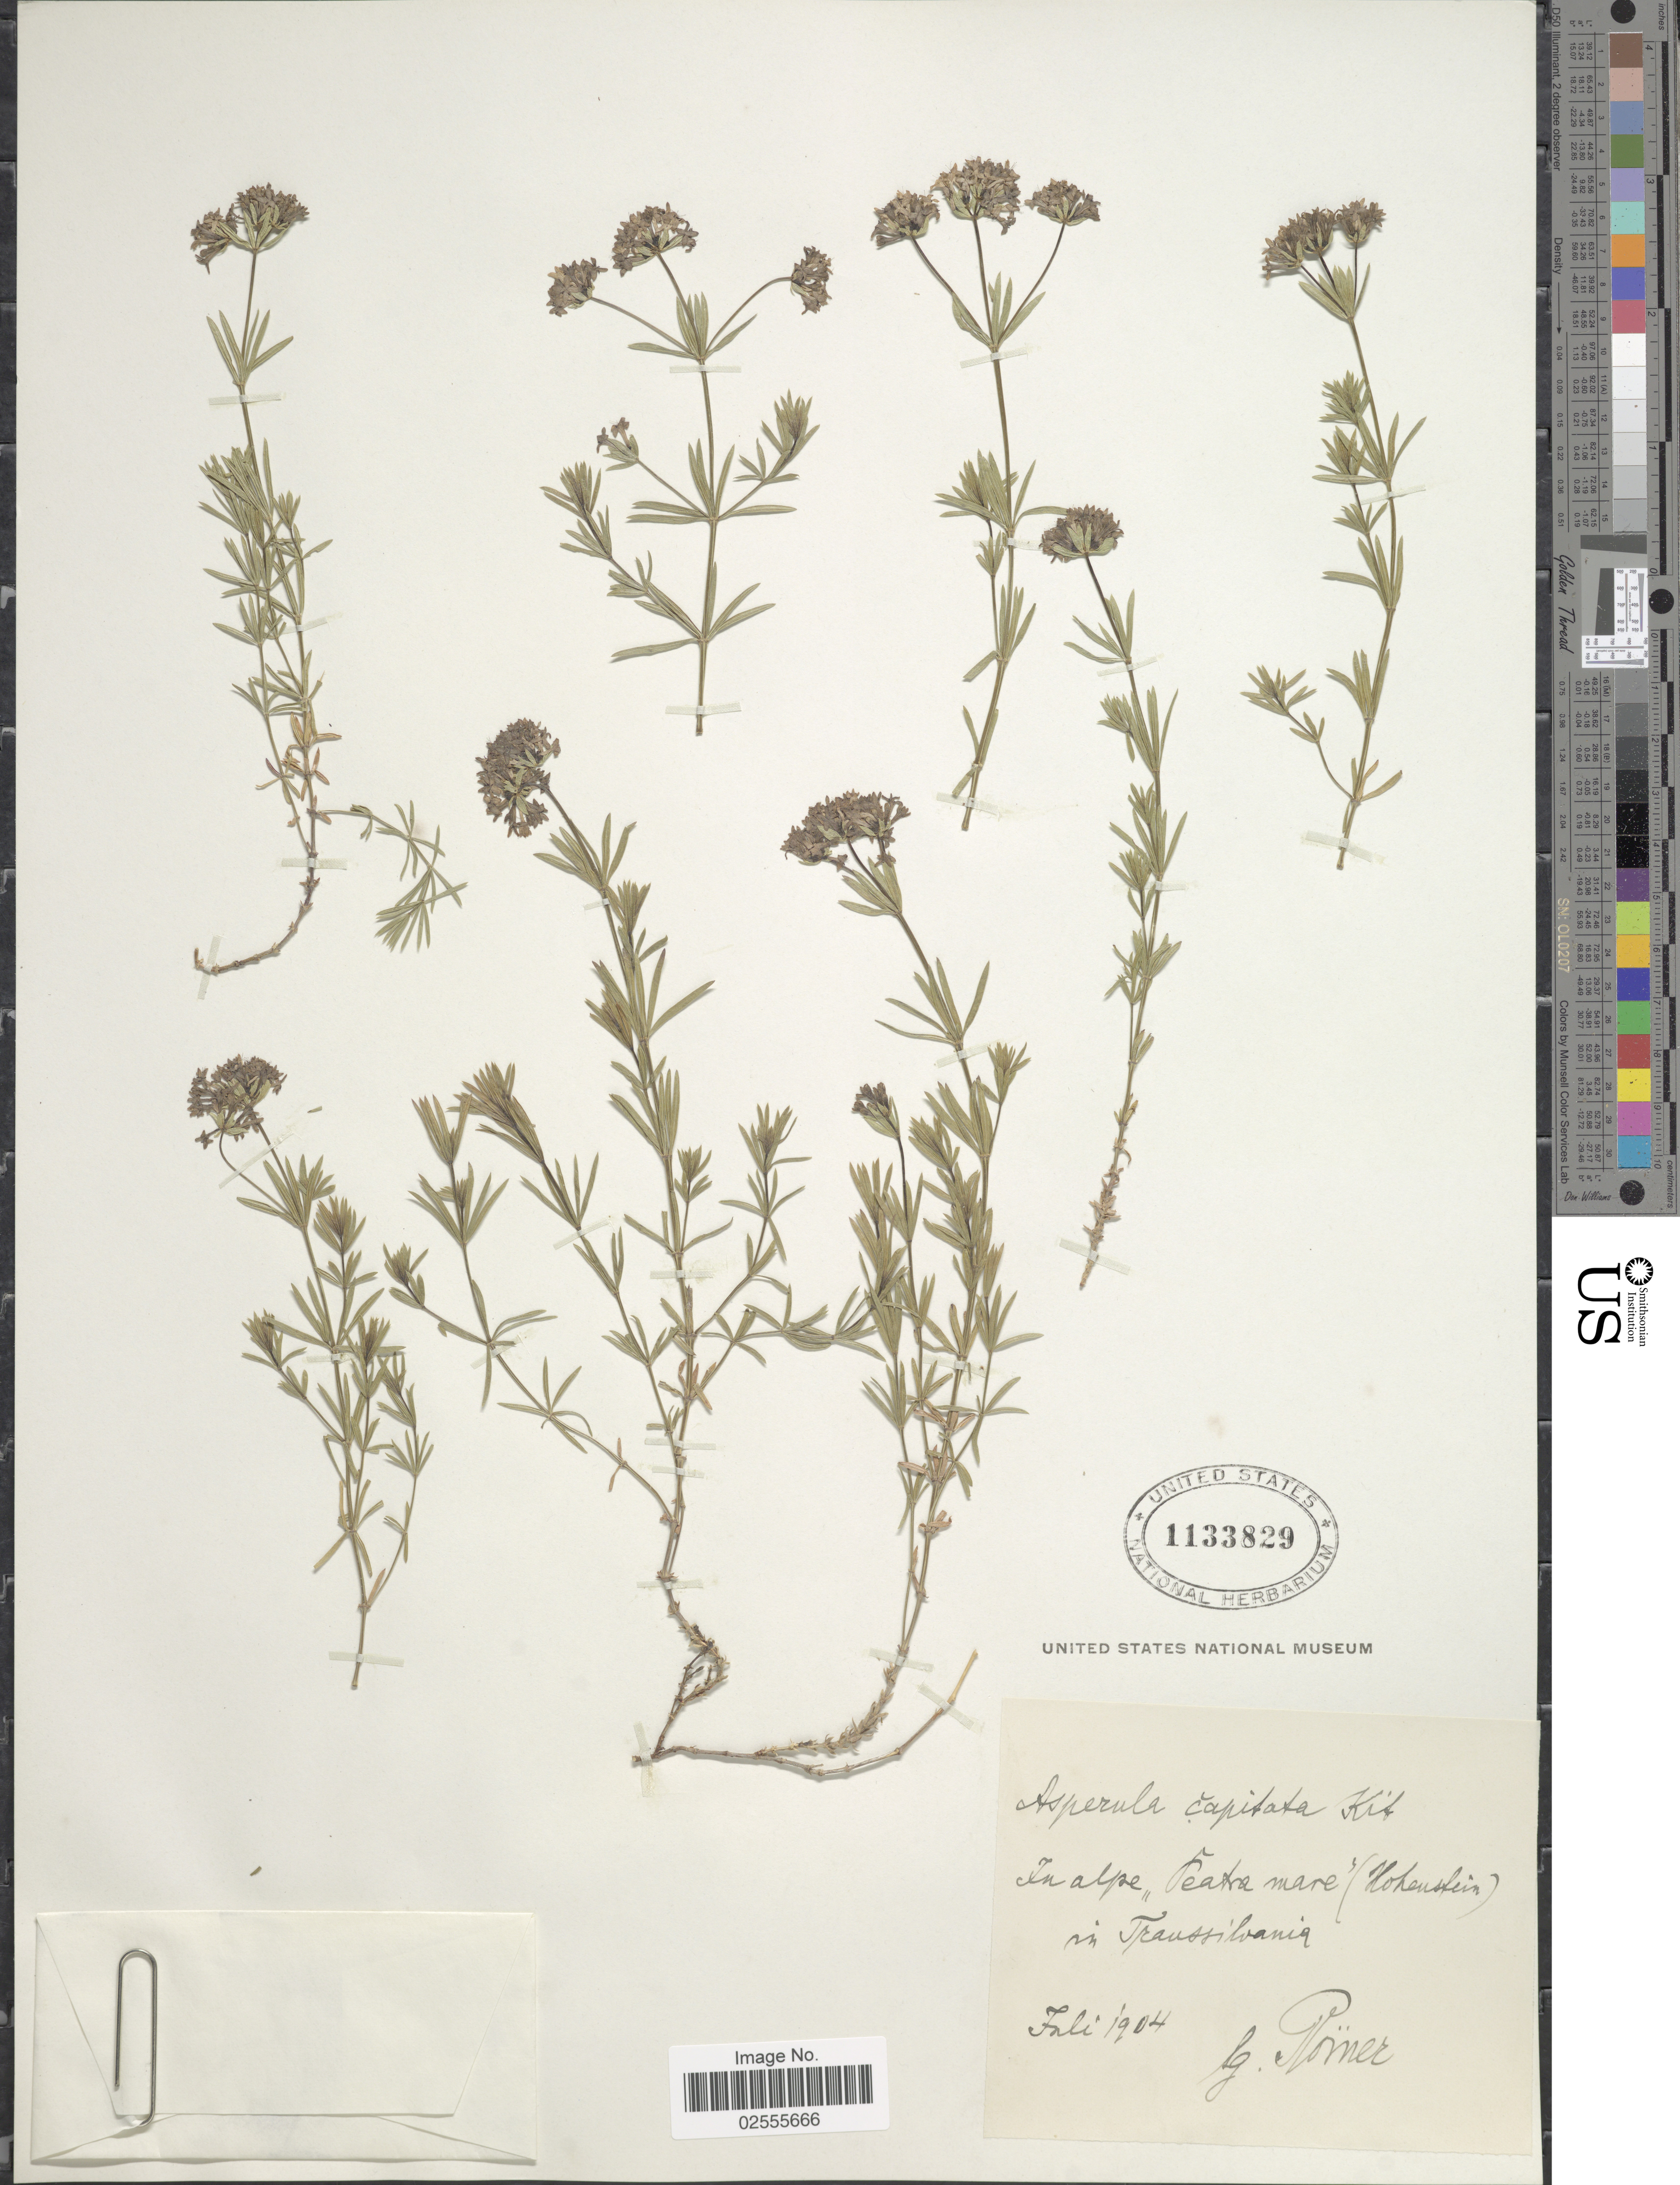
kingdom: Plantae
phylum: Tracheophyta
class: Magnoliopsida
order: Gentianales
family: Rubiaceae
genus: Asperula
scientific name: Asperula capitata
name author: Kit. ex Schult.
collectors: -. Romer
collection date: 1904-07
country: Romania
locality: In alpe "Peatra mare"(Hohenstein) in Transsilvania.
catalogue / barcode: US 1133829